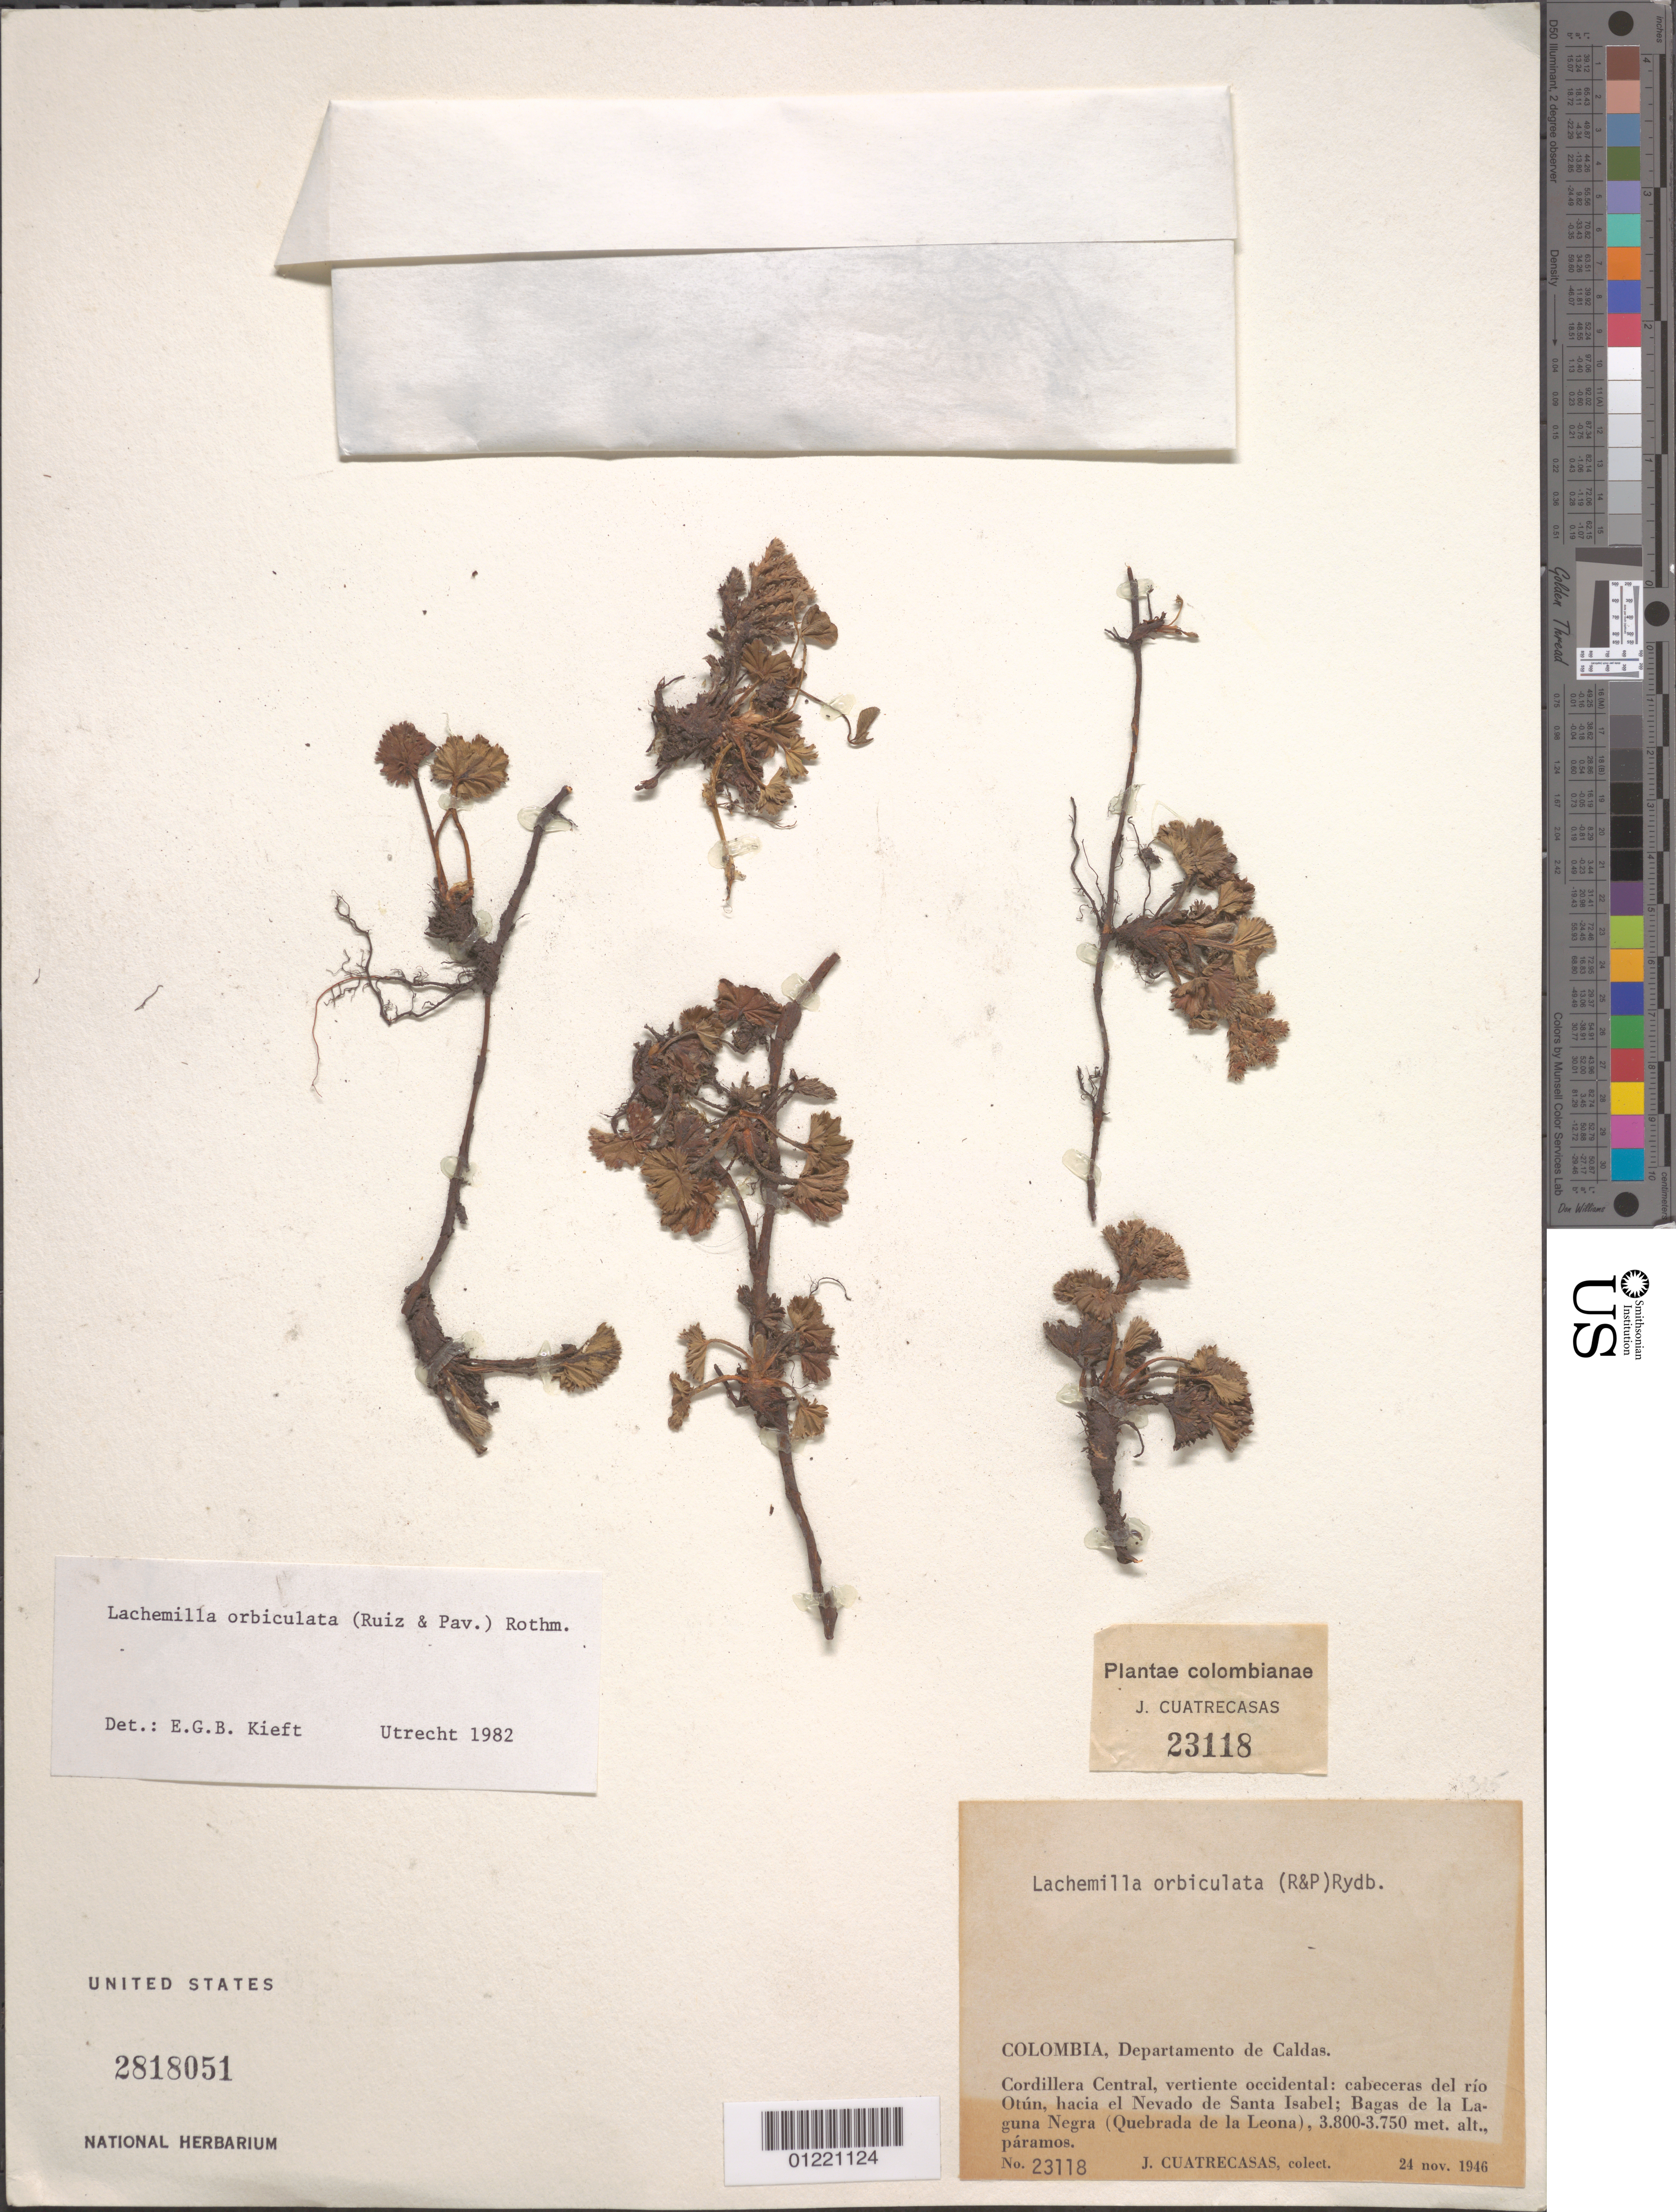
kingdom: Plantae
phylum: Tracheophyta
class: Magnoliopsida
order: Rosales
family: Rosaceae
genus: Lachemilla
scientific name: Lachemilla orbiculata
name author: (Ruiz & Pav.) Rydb.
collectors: J. Cuatrecasas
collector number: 23118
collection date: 1946-11-24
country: Colombia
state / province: Caldas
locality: Cordillera Central, vertiente occidental: cabeceras del rio Otun, hacia el Nevado de Santa Isabel; Bagas de la Laguna Negra (Quebrada de la Leona)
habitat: paramos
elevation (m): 3750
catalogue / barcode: US 2818051